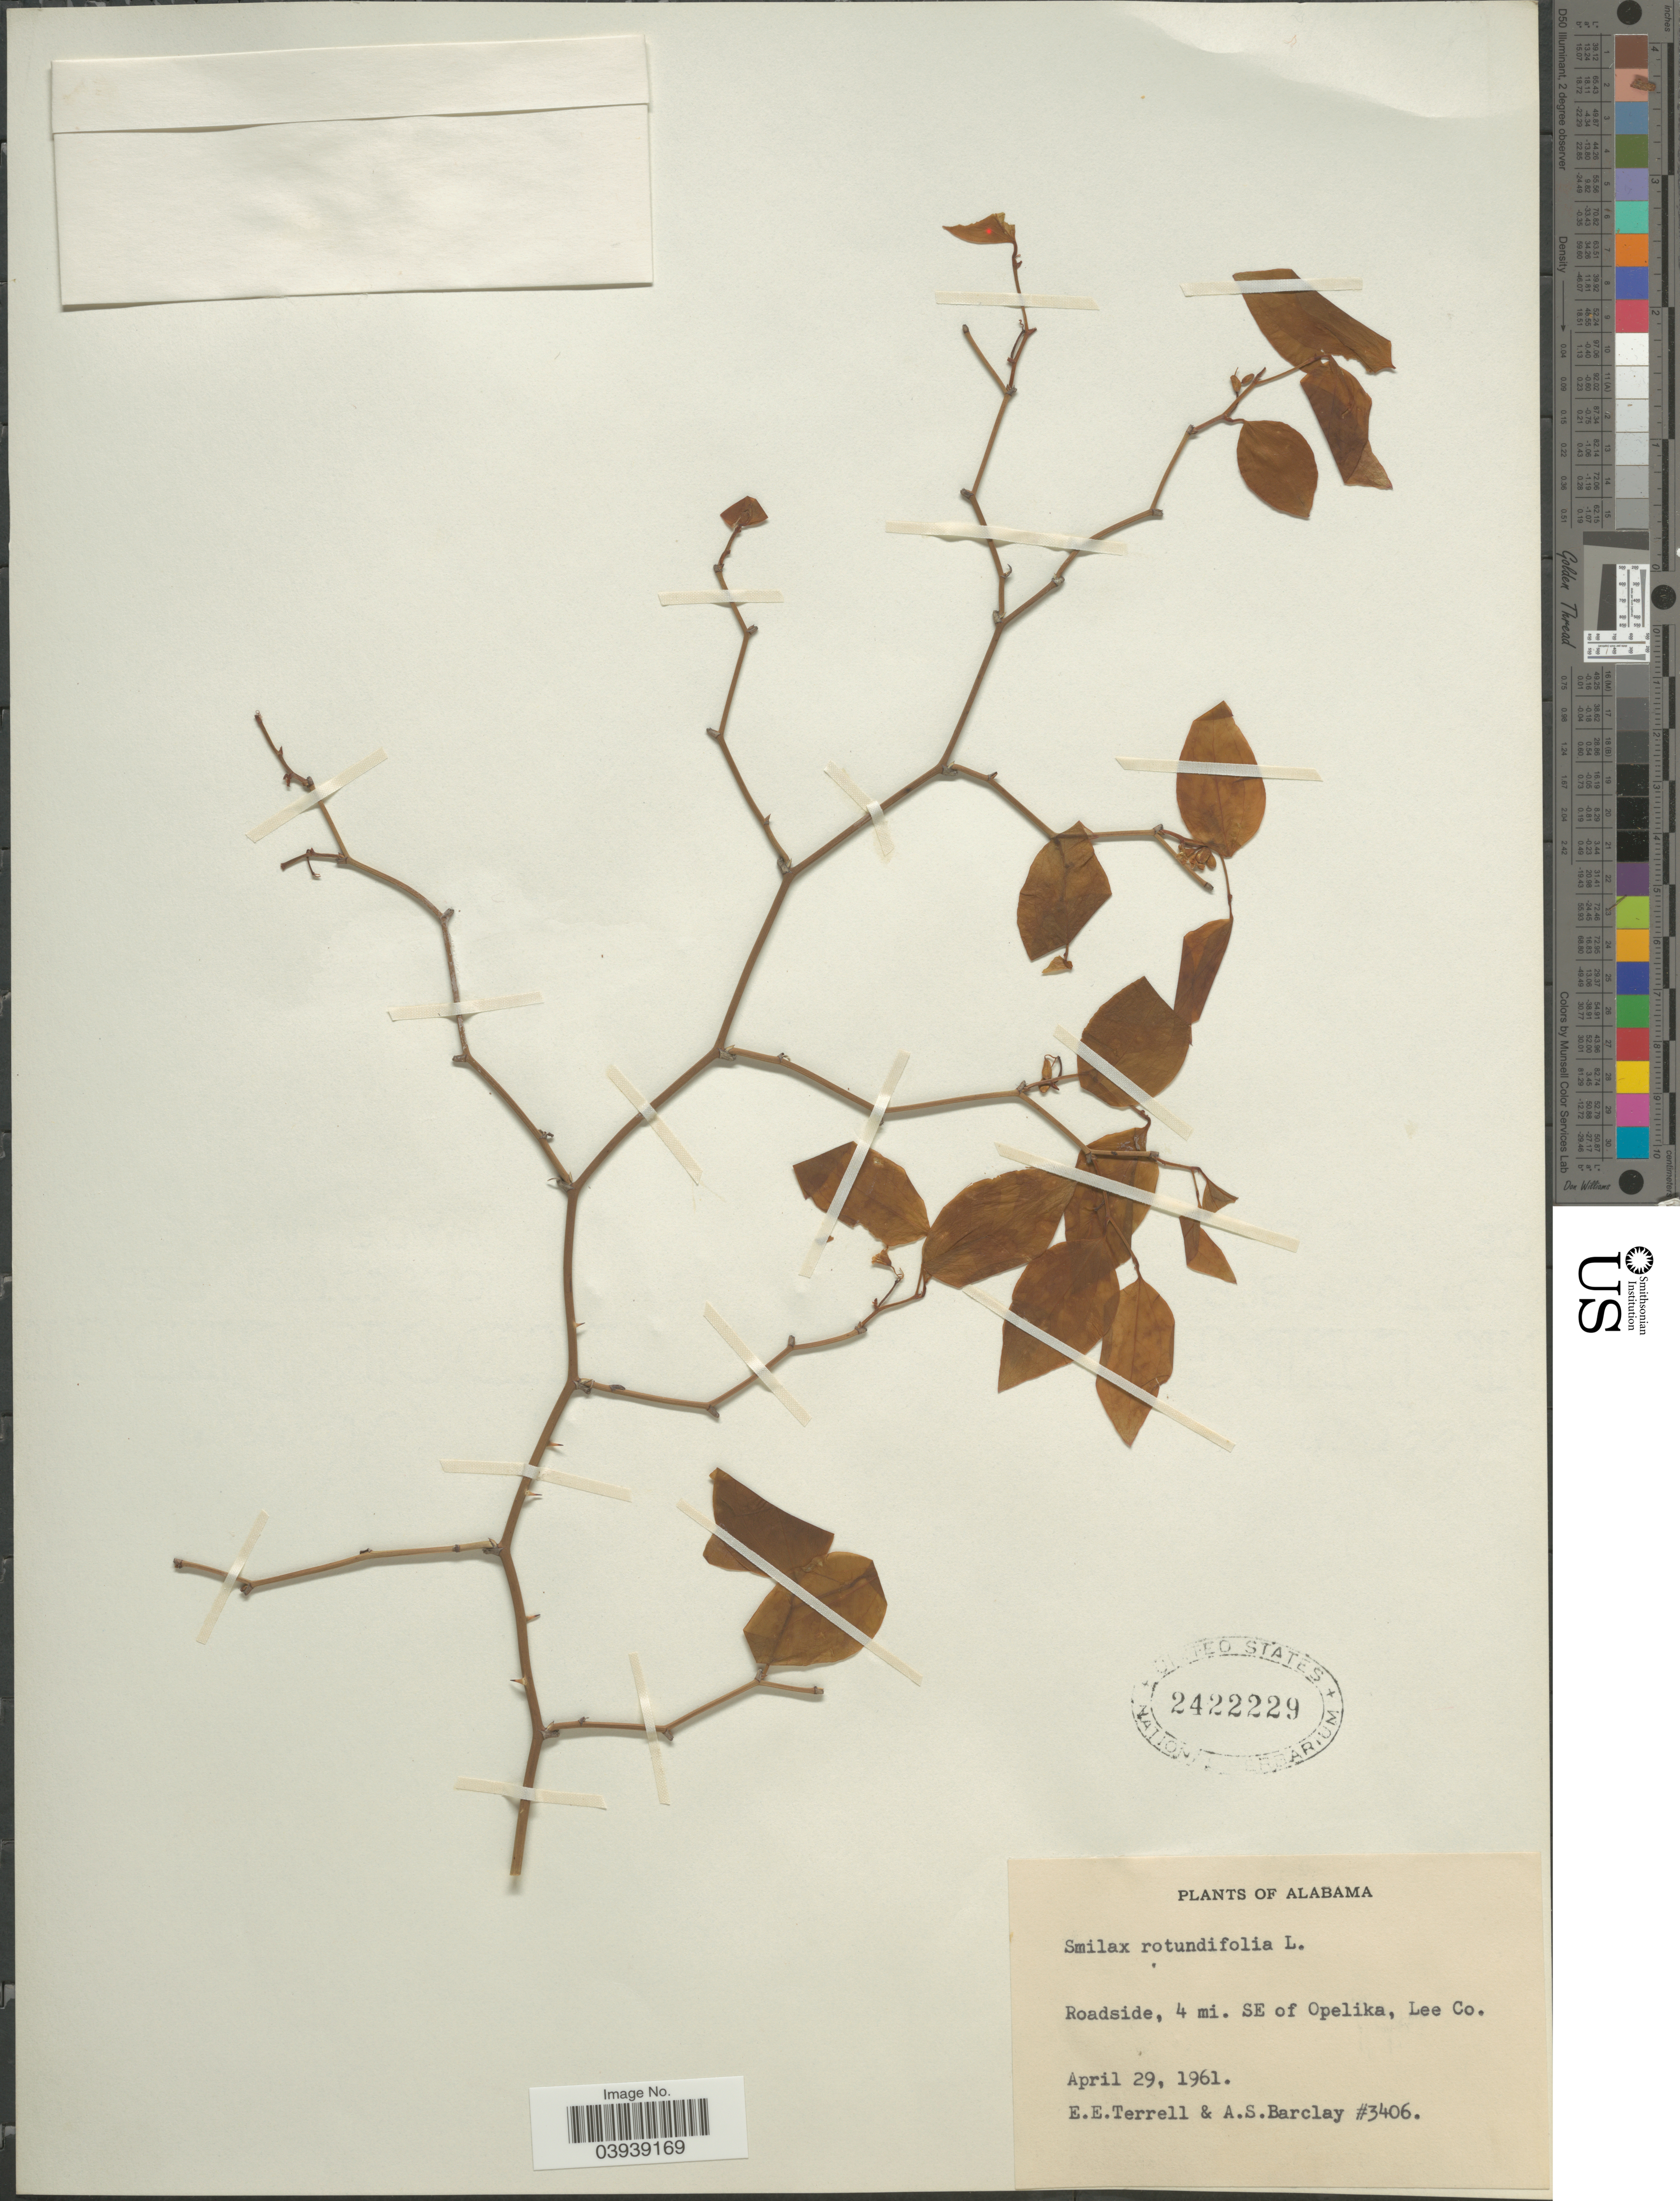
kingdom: Plantae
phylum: Tracheophyta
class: Liliopsida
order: Liliales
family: Smilacaceae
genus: Smilax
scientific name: Smilax rotundifolia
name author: L.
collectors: E. E. Terrell & A. S. Barclay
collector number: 3406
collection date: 1961-04-29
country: United States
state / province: Alabama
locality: Roadside, 4 mi. SE of Opelika, Lee Co.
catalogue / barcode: US 2422229